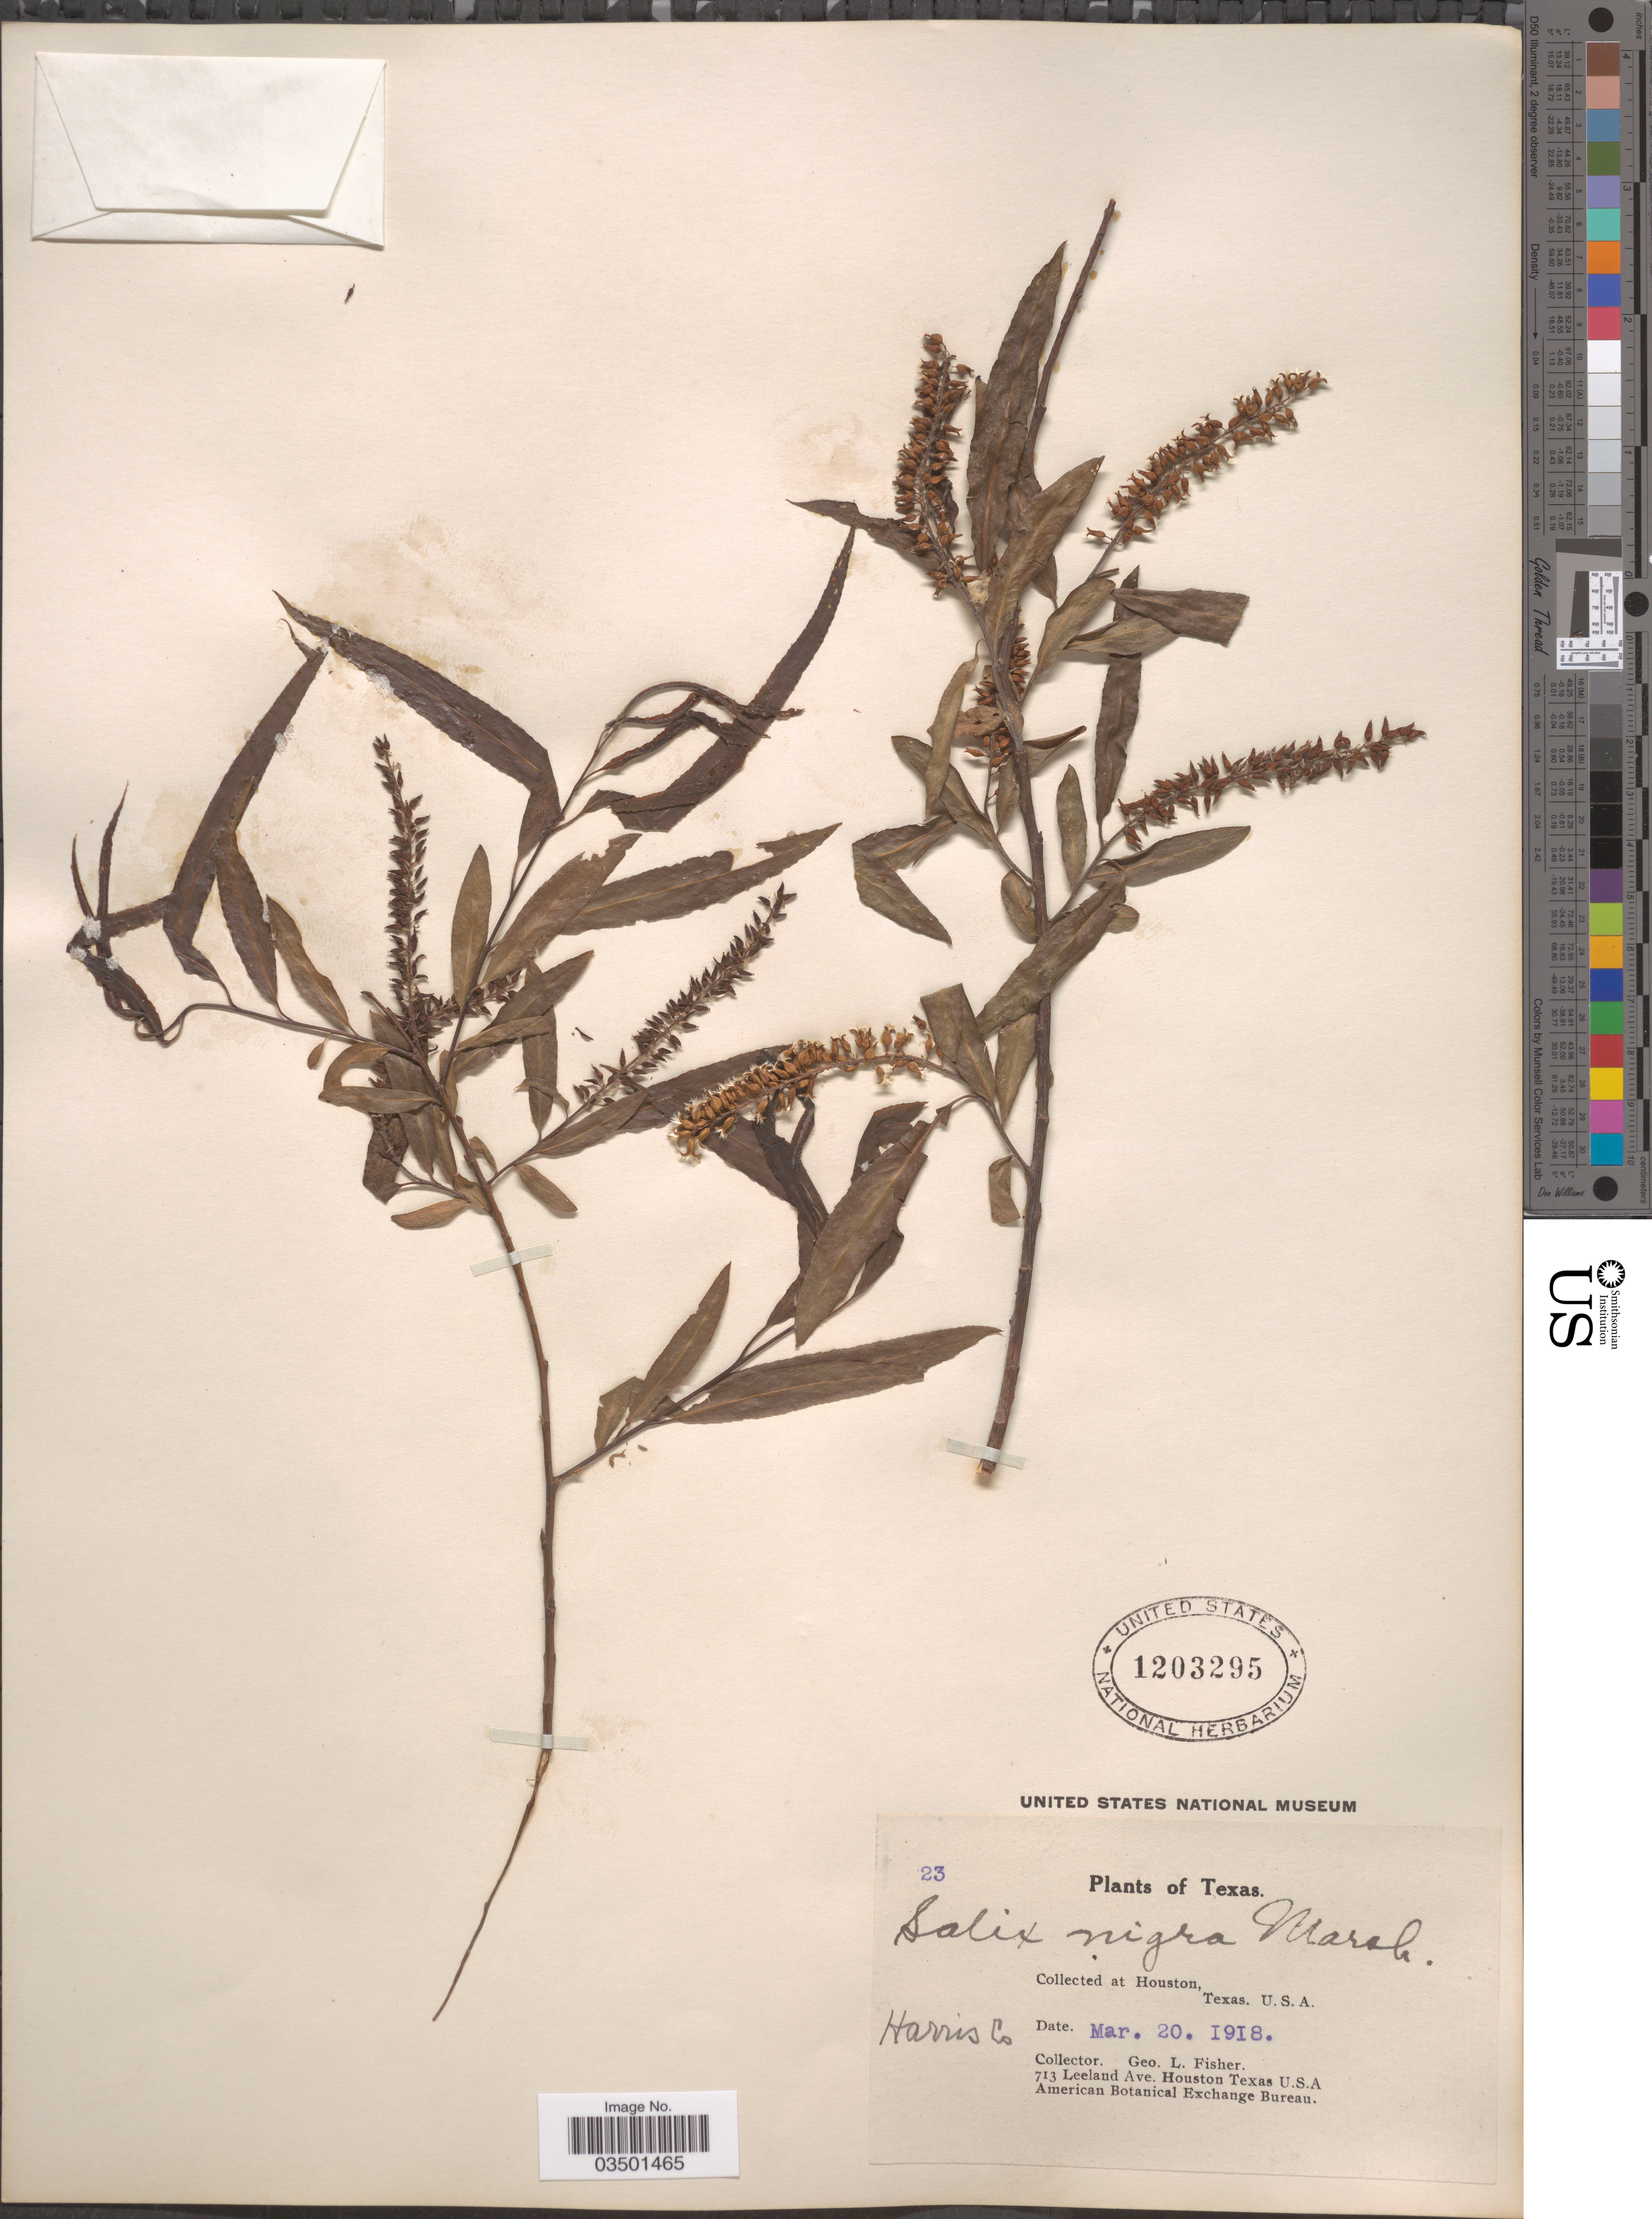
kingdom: Plantae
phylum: Tracheophyta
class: Magnoliopsida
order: Malpighiales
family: Salicaceae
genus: Salix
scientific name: Salix nigra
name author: Marshall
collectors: G. L. Fisher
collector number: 23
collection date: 1918-03-20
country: United States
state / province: Texas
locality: Houston. Harris Co.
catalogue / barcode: US 1203295